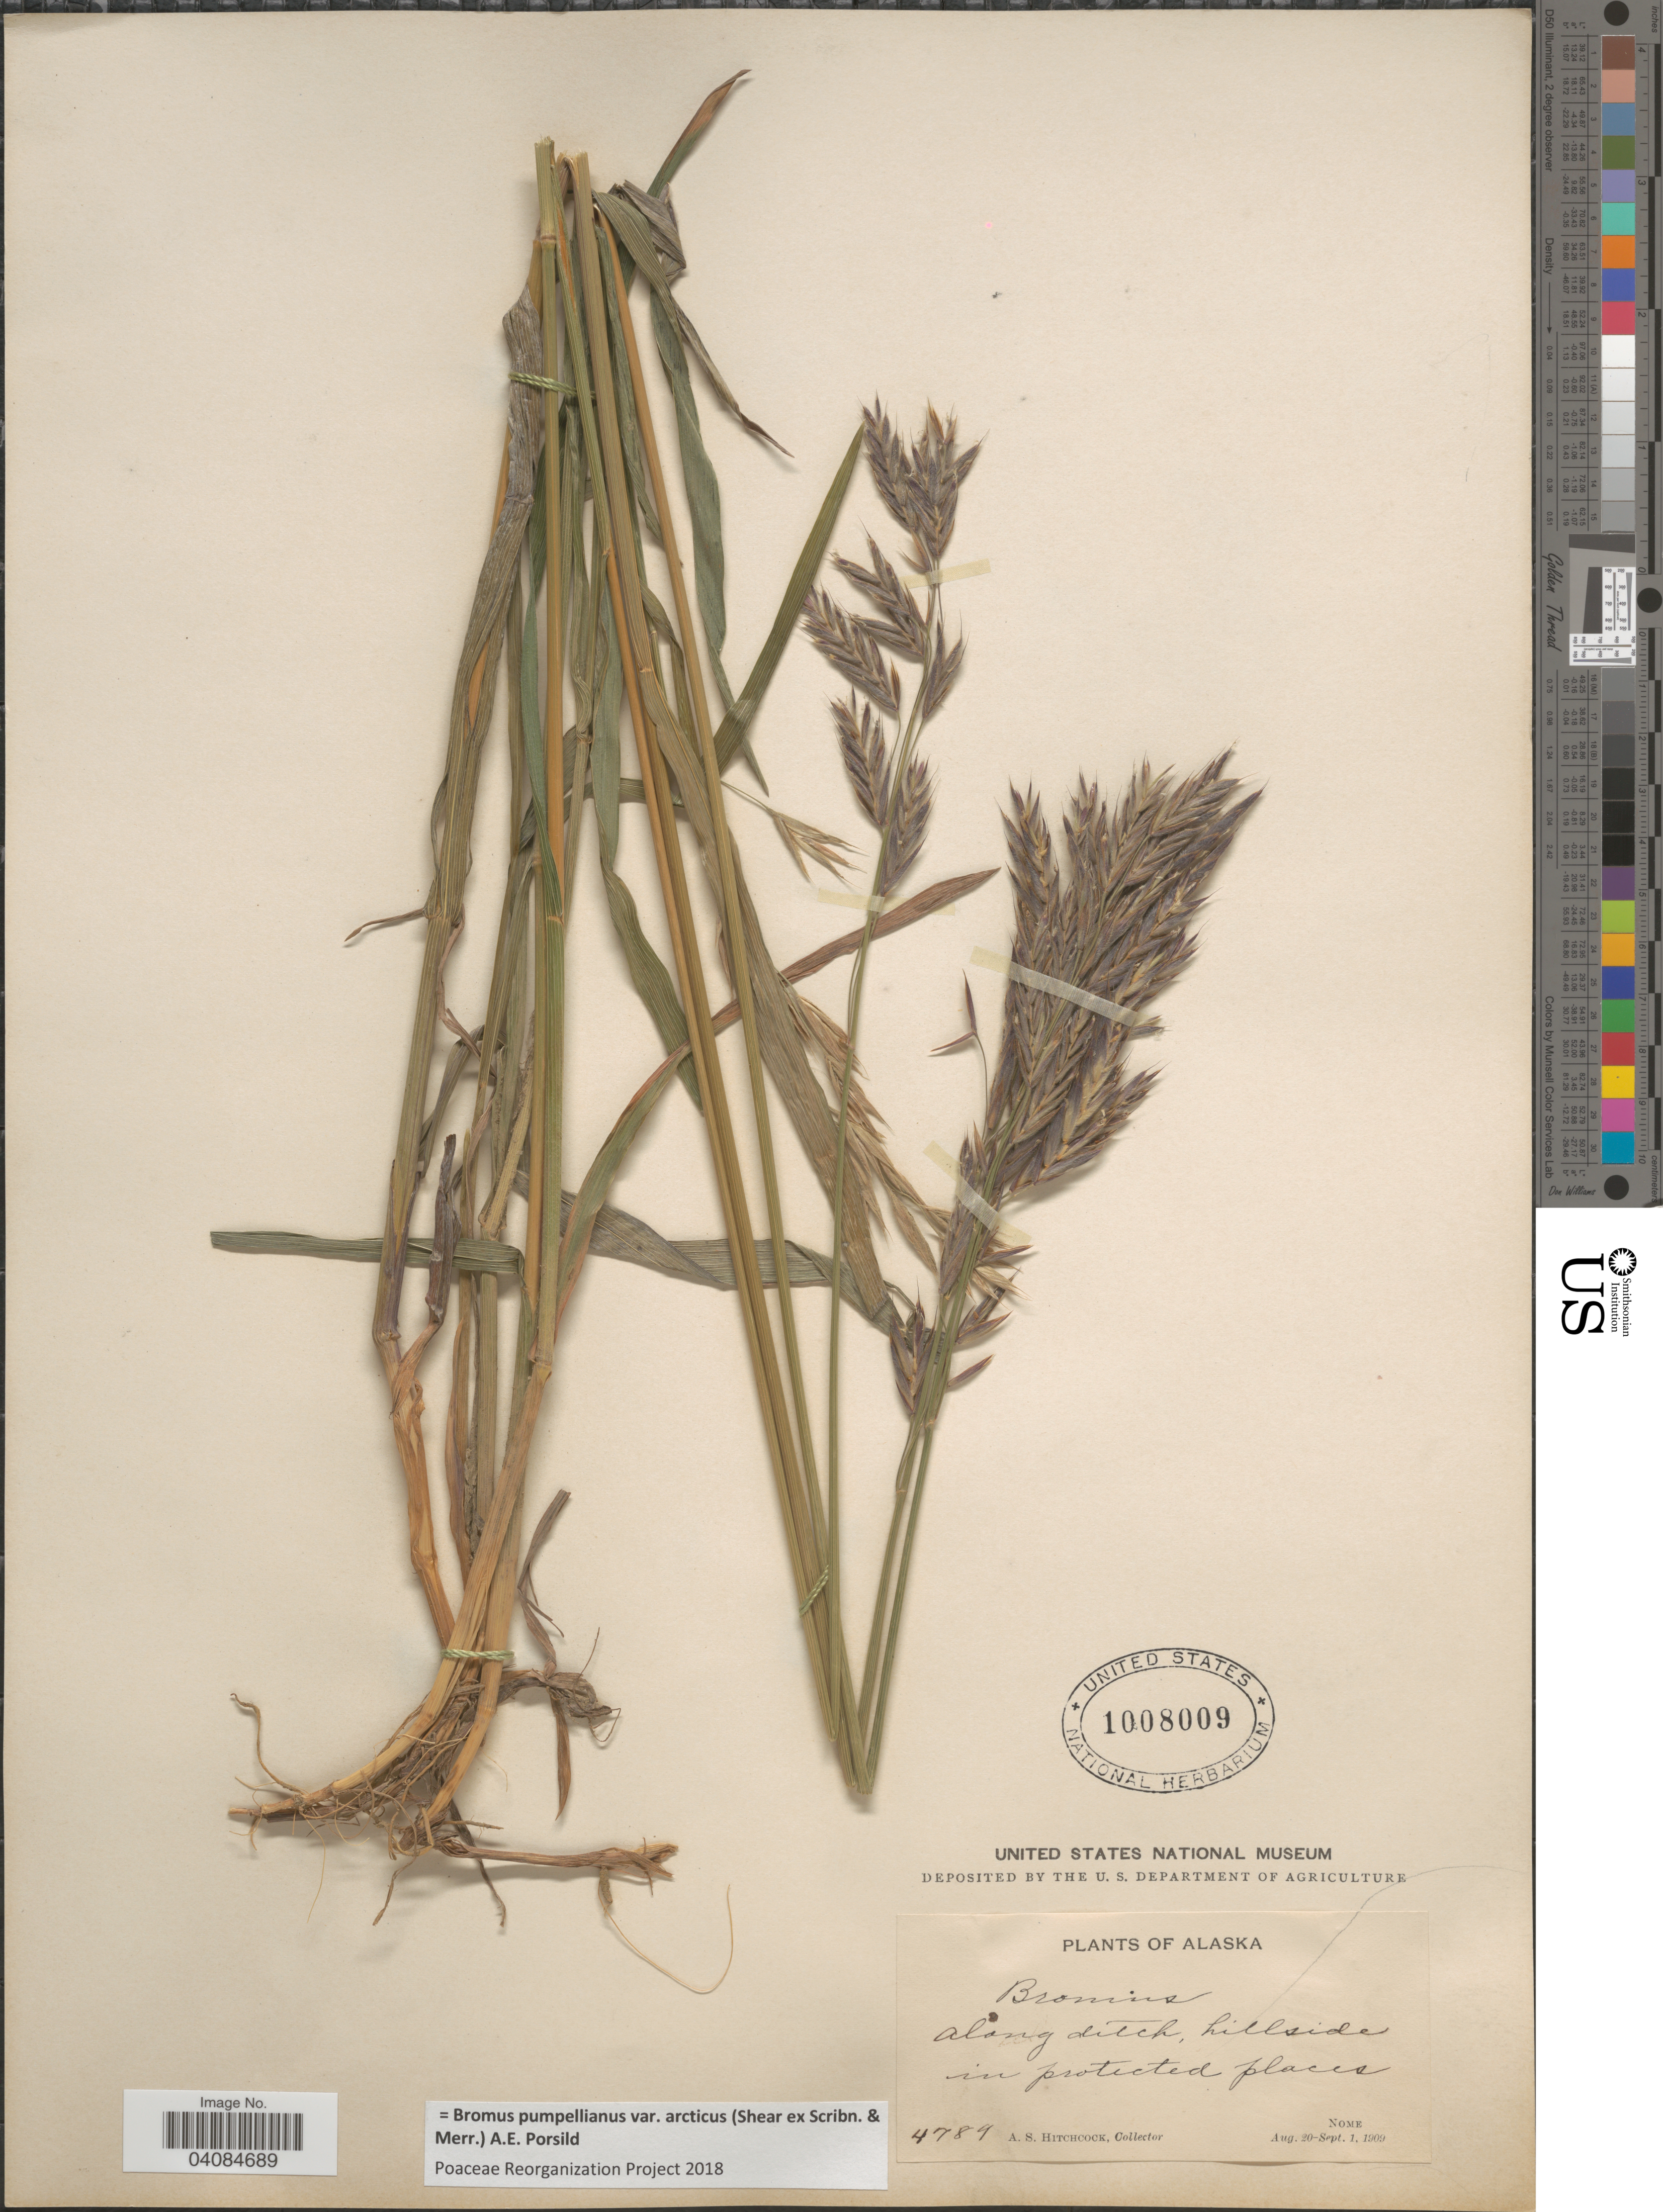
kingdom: Plantae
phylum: Tracheophyta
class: Liliopsida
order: Poales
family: Poaceae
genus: Bromus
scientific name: Bromus pumpellianus var. arcticus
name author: (Shear ex Scribn. & Merr.) A.E. Porsild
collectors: A. S. Hitchcock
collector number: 4789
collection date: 1909-08-20/1909-09-01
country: United States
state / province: Alaska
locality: Along ditch, hillside in protected places. Nome.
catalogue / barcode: US 1008009